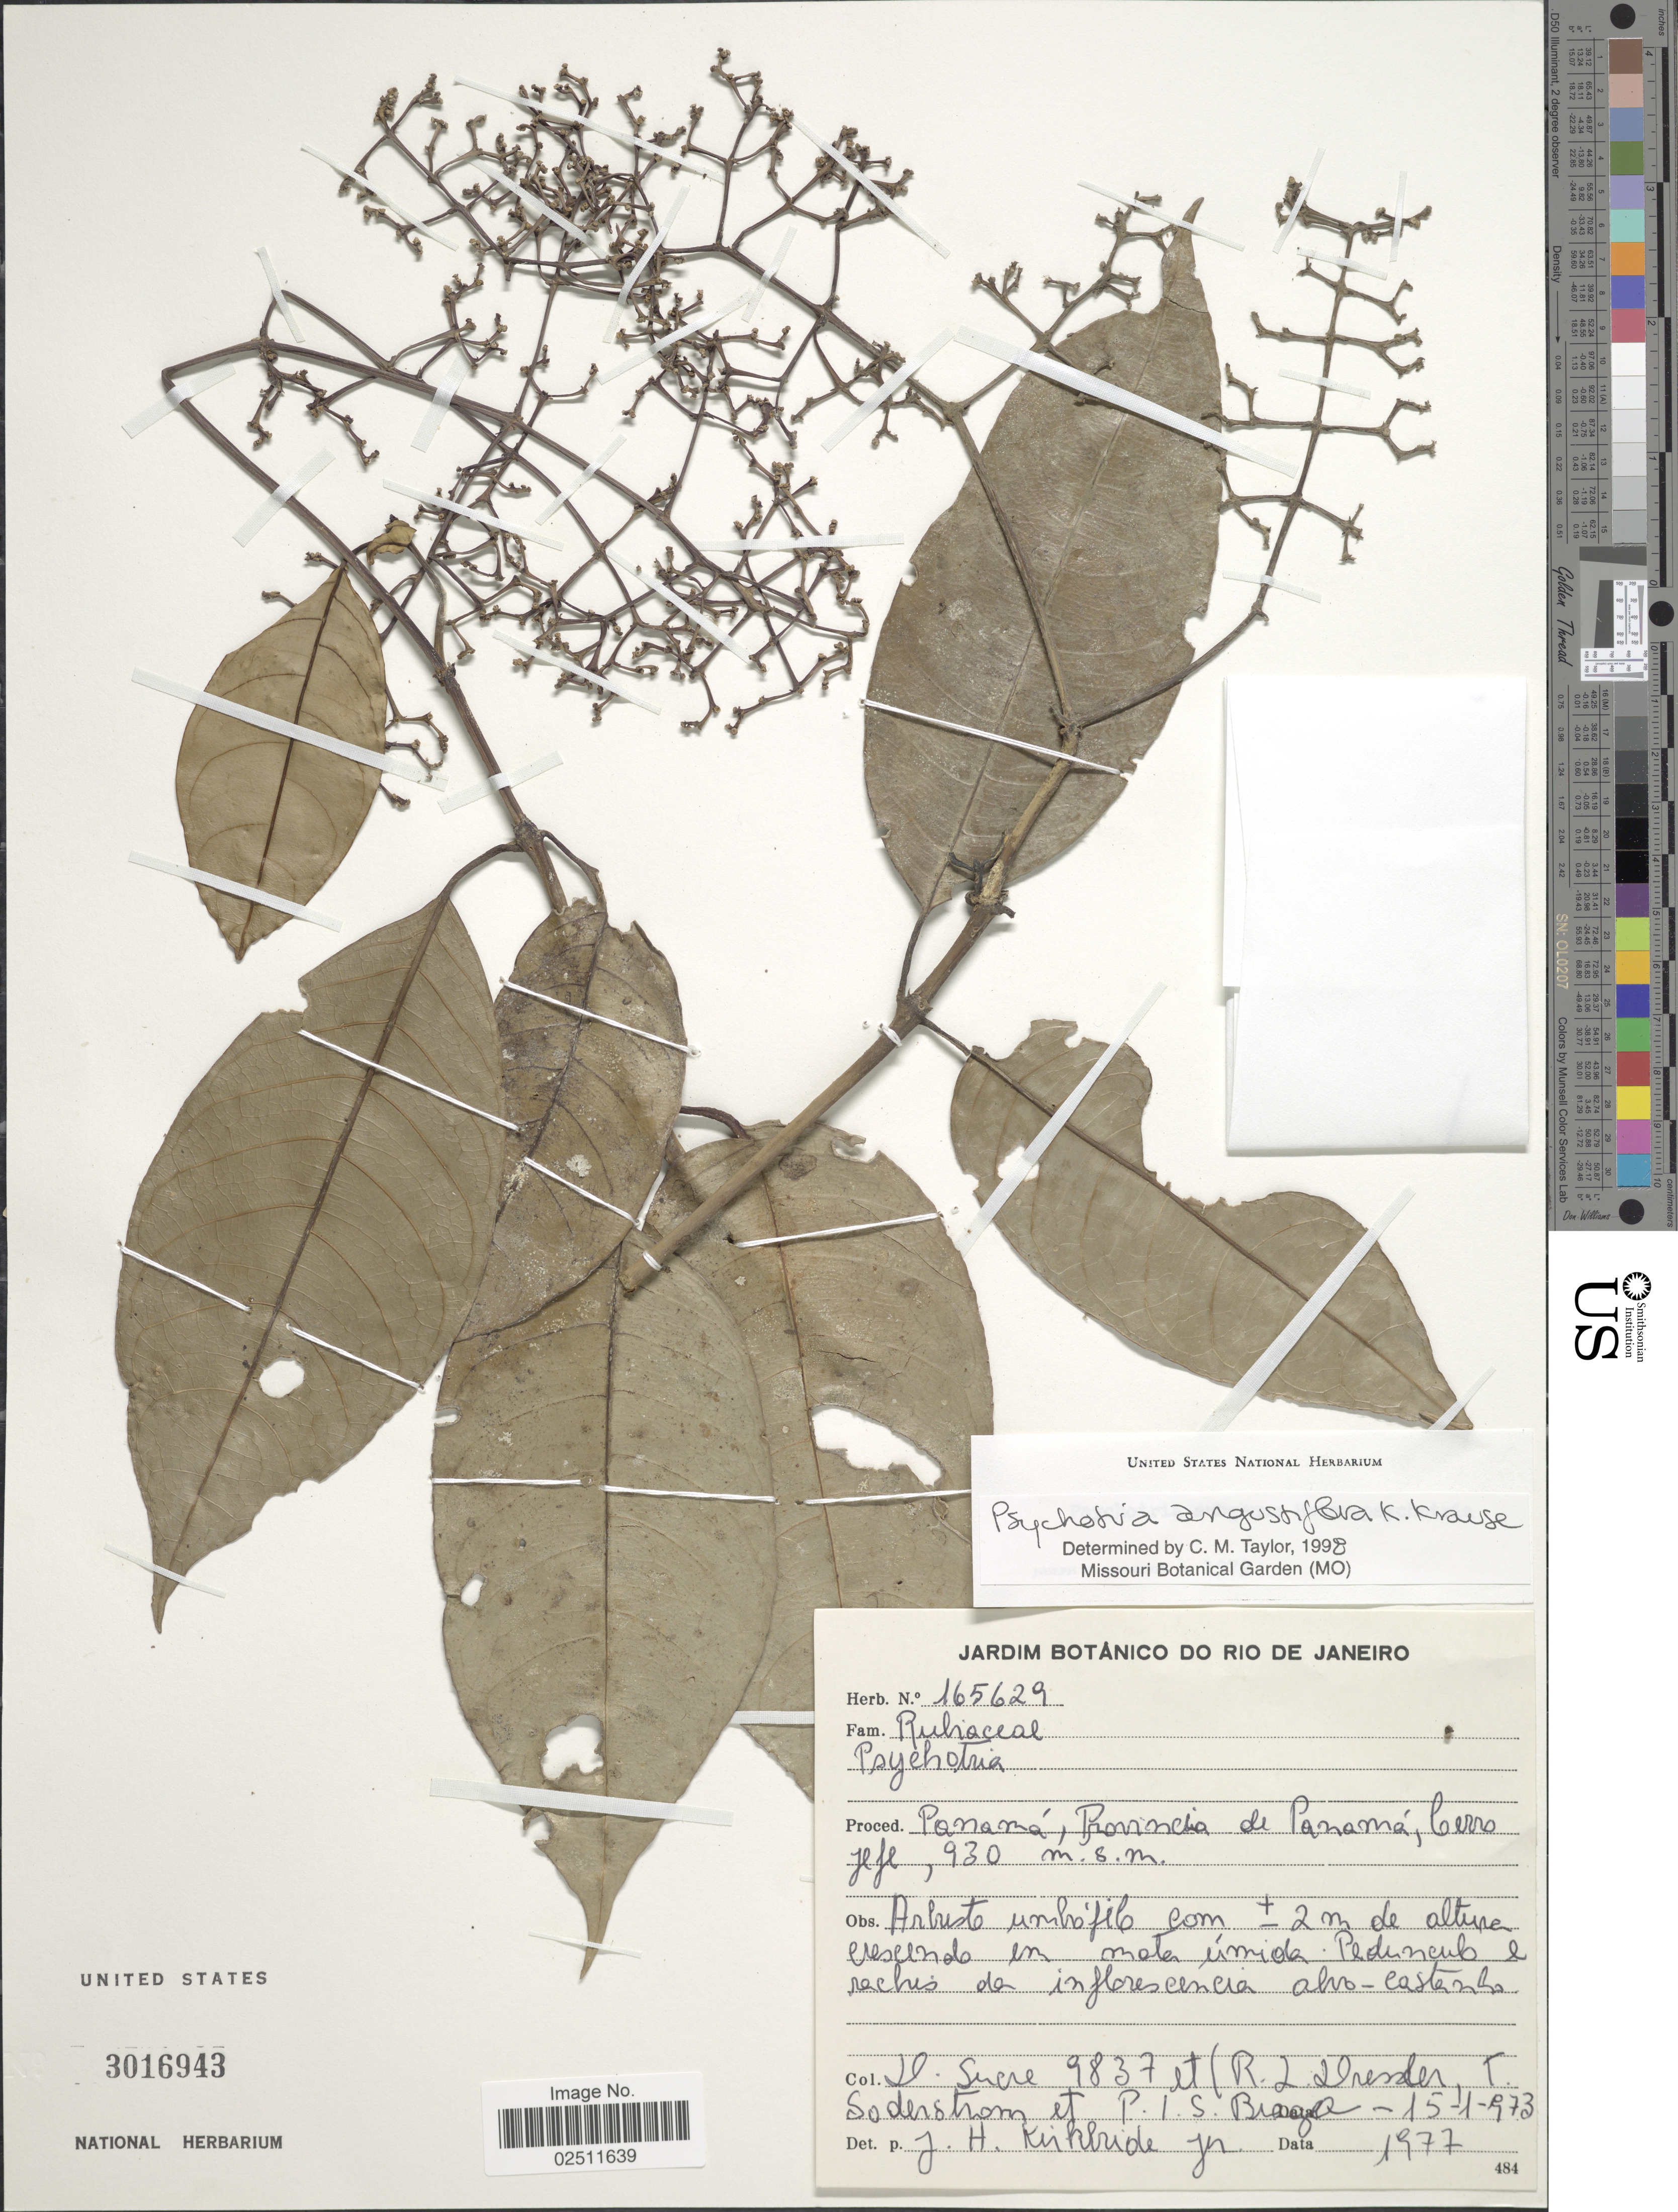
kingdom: Plantae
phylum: Tracheophyta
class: Magnoliopsida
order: Gentianales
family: Rubiaceae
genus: Psychotria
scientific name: Psychotria angustiflora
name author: K. Krause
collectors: D. Sucre, R. Dressler, T. R. Soderstrom & P. I. S. Braga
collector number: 9837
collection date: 1973-01-15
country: Panama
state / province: Panamá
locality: Cerro Jefe.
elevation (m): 930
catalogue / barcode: US 3016943